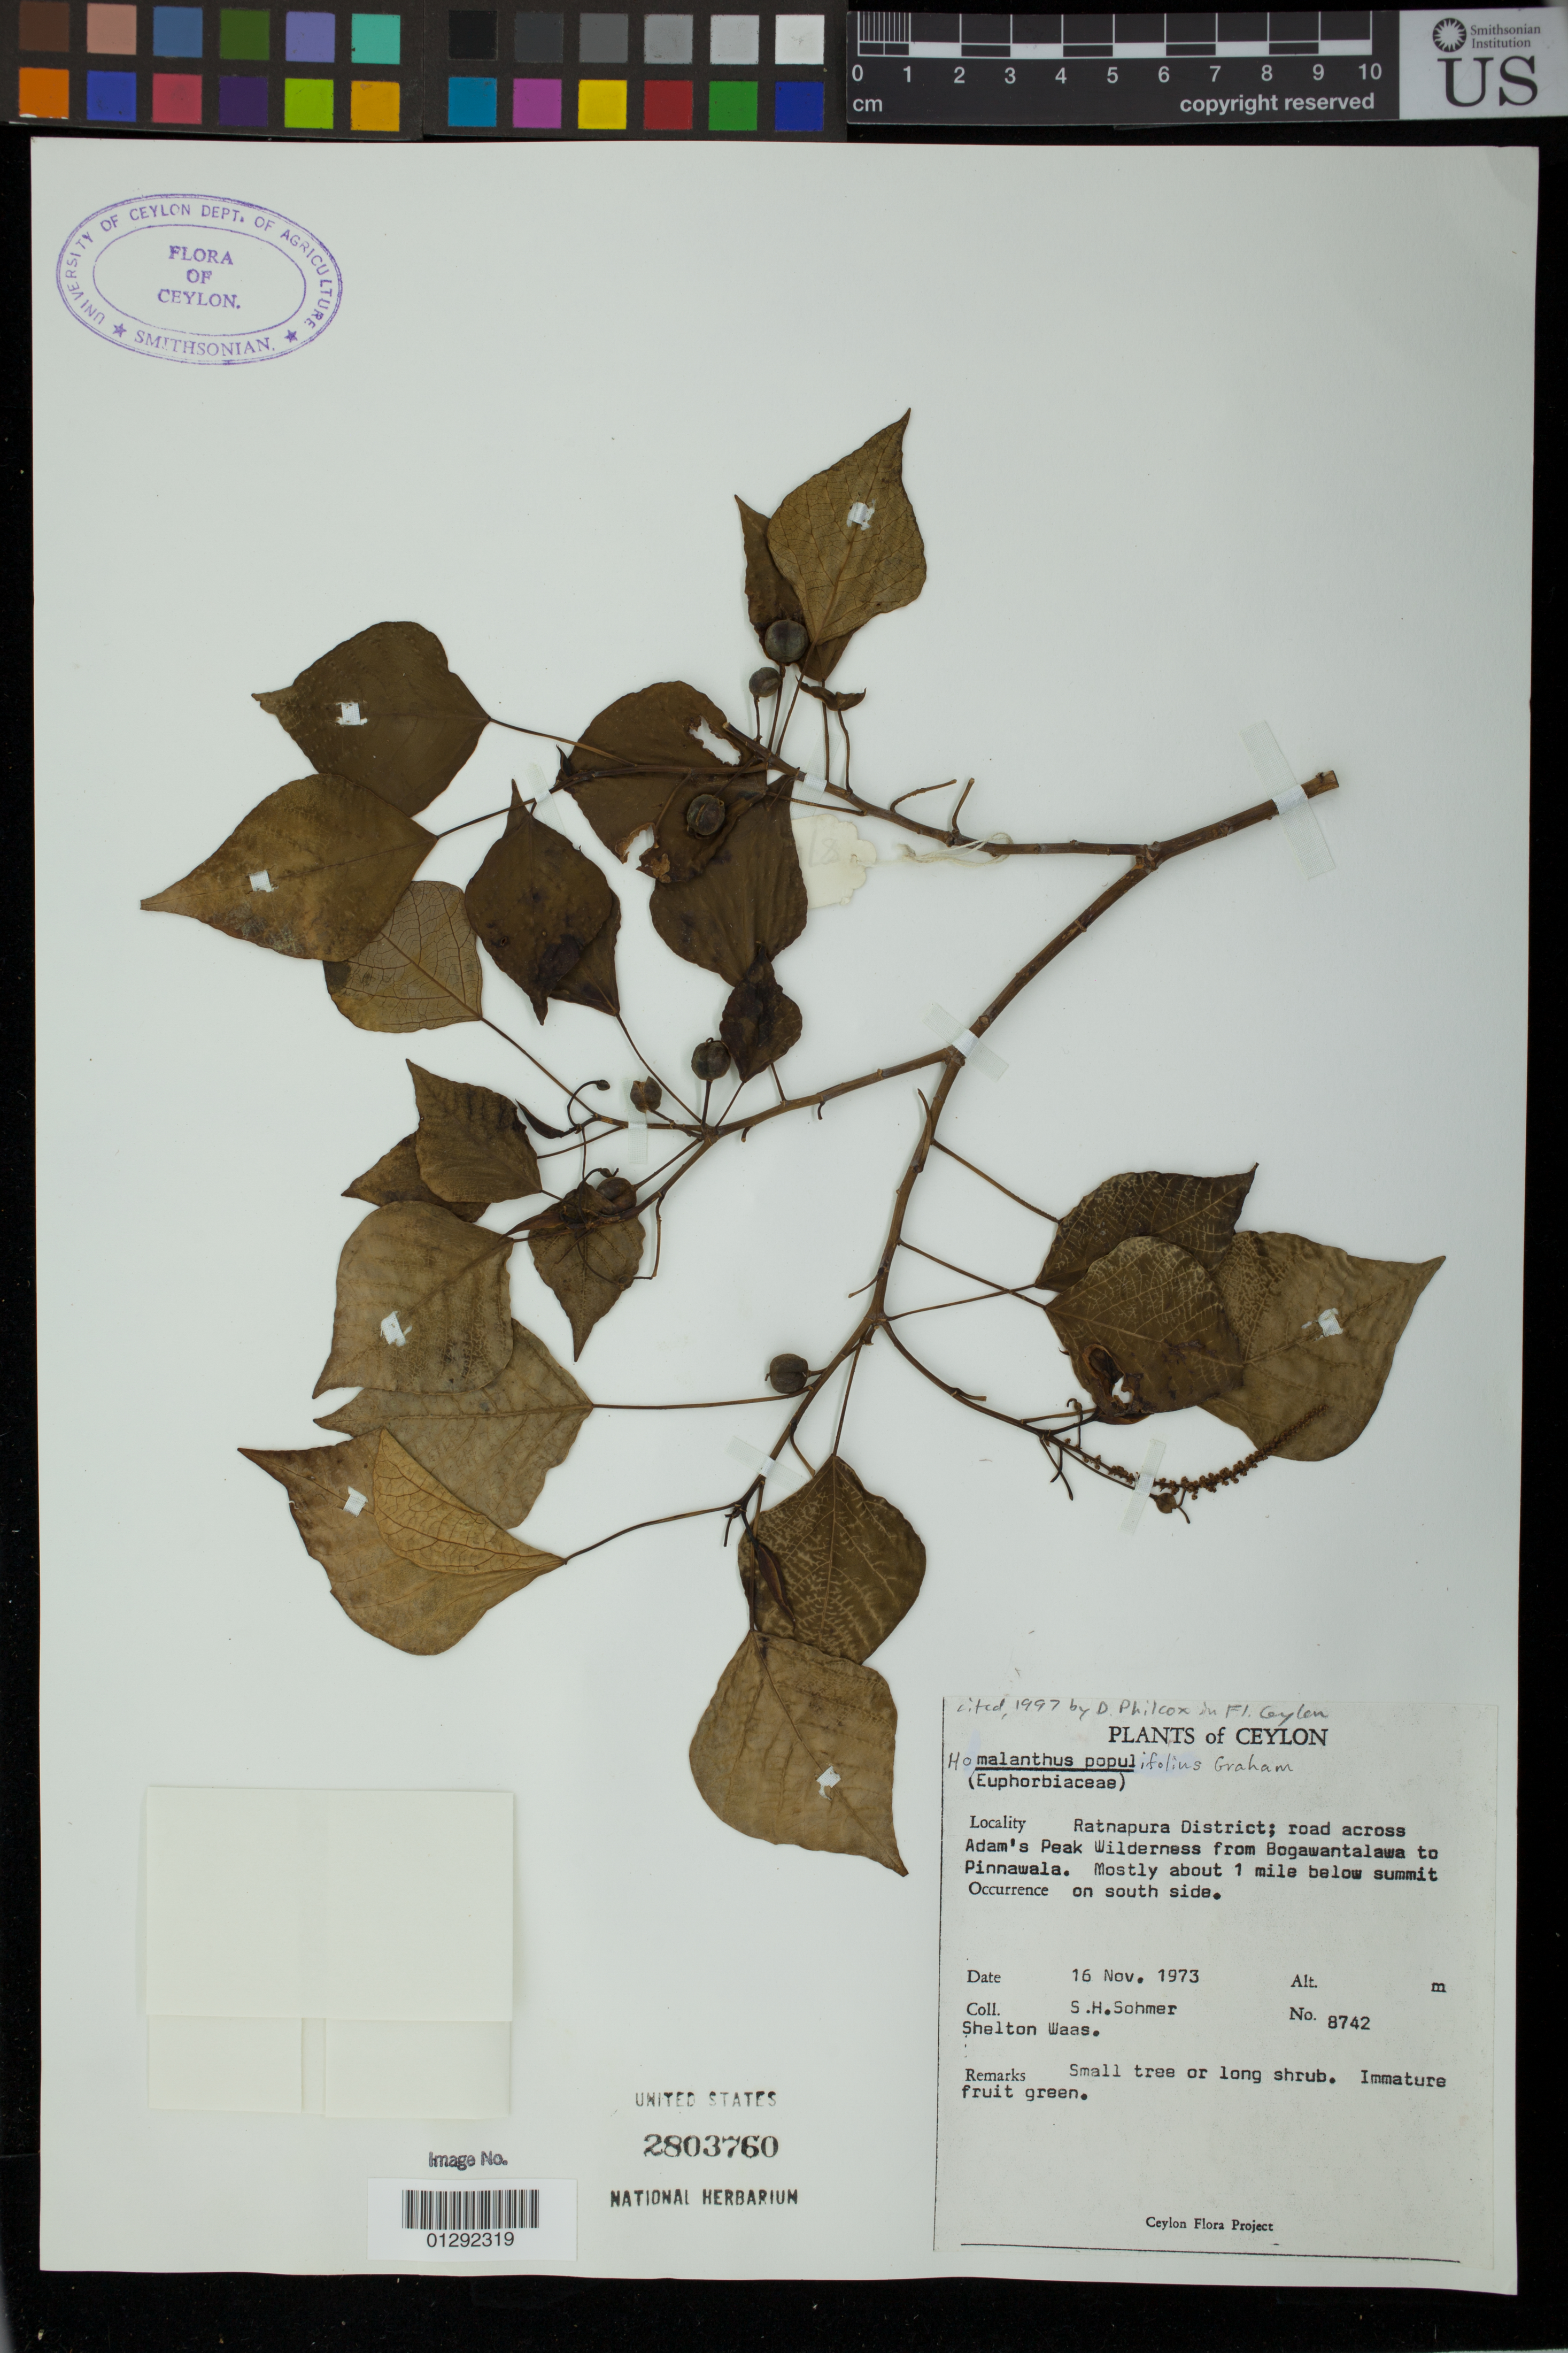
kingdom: Plantae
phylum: Tracheophyta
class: Magnoliopsida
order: Malpighiales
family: Euphorbiaceae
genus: Homalanthus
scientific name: Homalanthus populifolius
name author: Graham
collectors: S. H. Sohmer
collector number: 8742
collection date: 1973-11-16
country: Sri Lanka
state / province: Sabaragamuwa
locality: Ceylon. Ratnapura District; road across Adam's Peak Wilderness from Bogawantalawa to Pinnawala. Mostly about 1 mile below summit.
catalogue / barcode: US 2803760